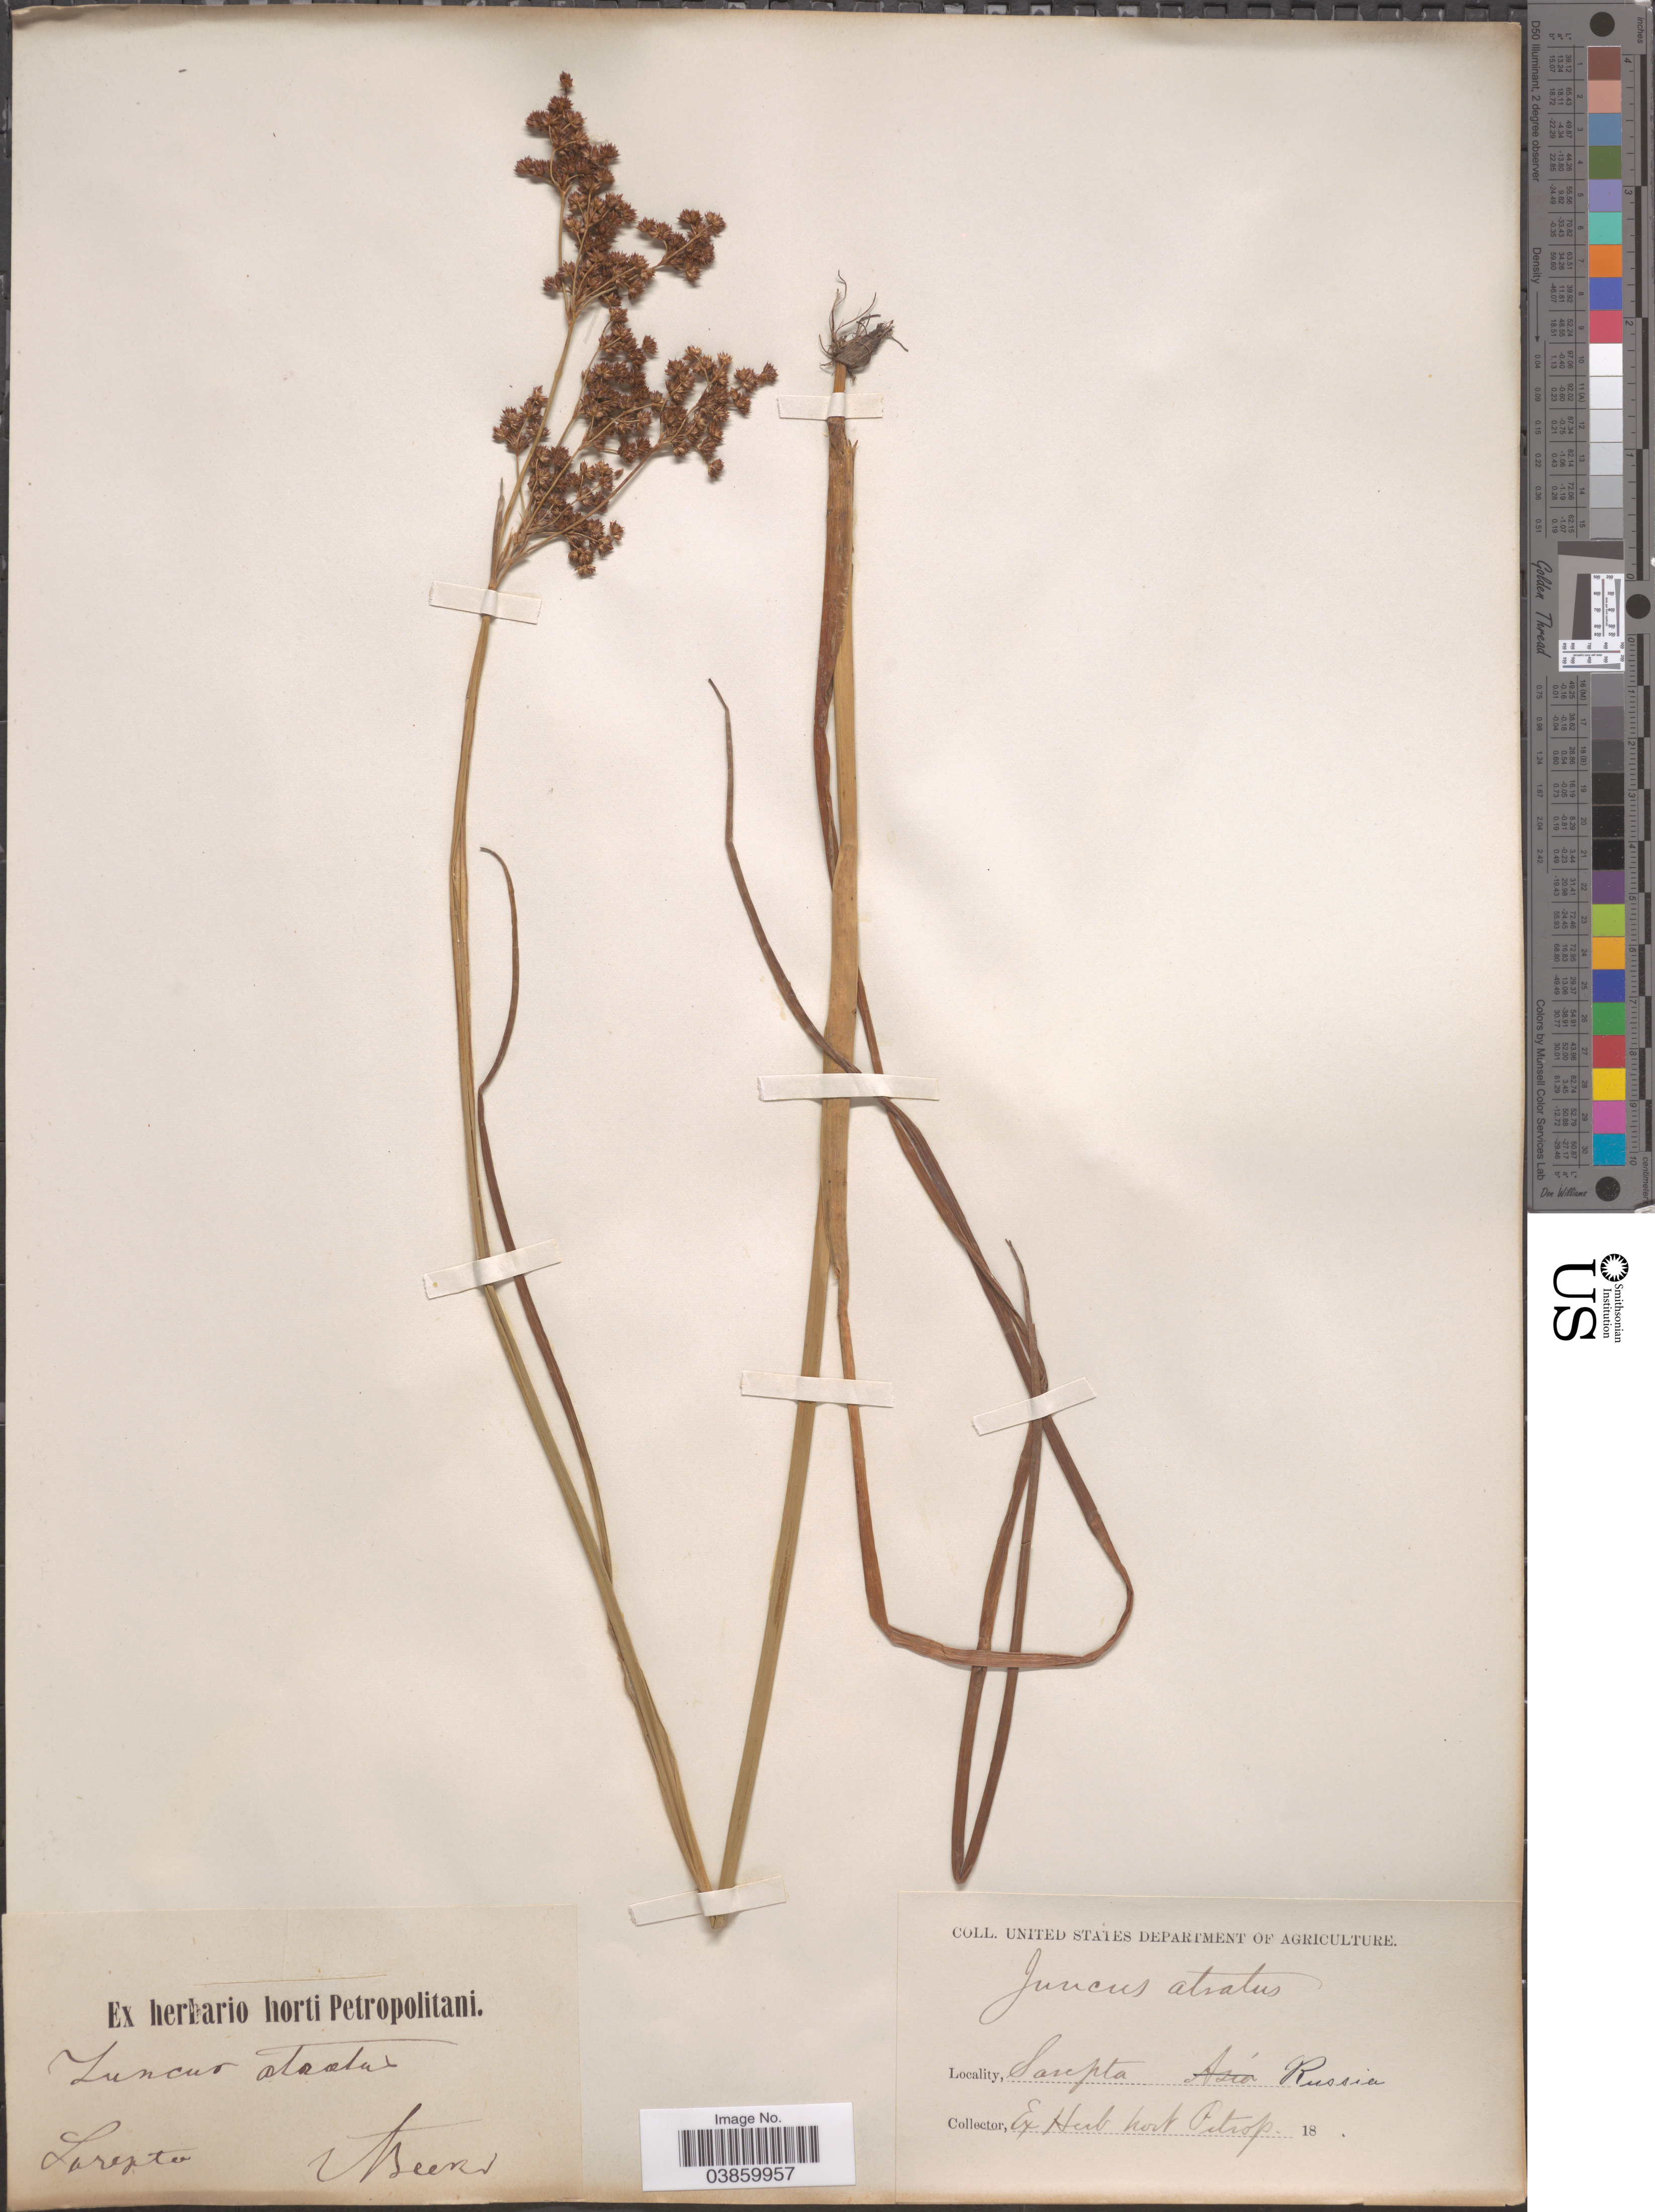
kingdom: Plantae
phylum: Tracheophyta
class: Liliopsida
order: Poales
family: Juncaceae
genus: Juncus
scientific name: Juncus atratus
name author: Krock.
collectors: A. Becker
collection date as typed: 18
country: Russian Federation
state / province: Volgograd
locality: Sarepta.